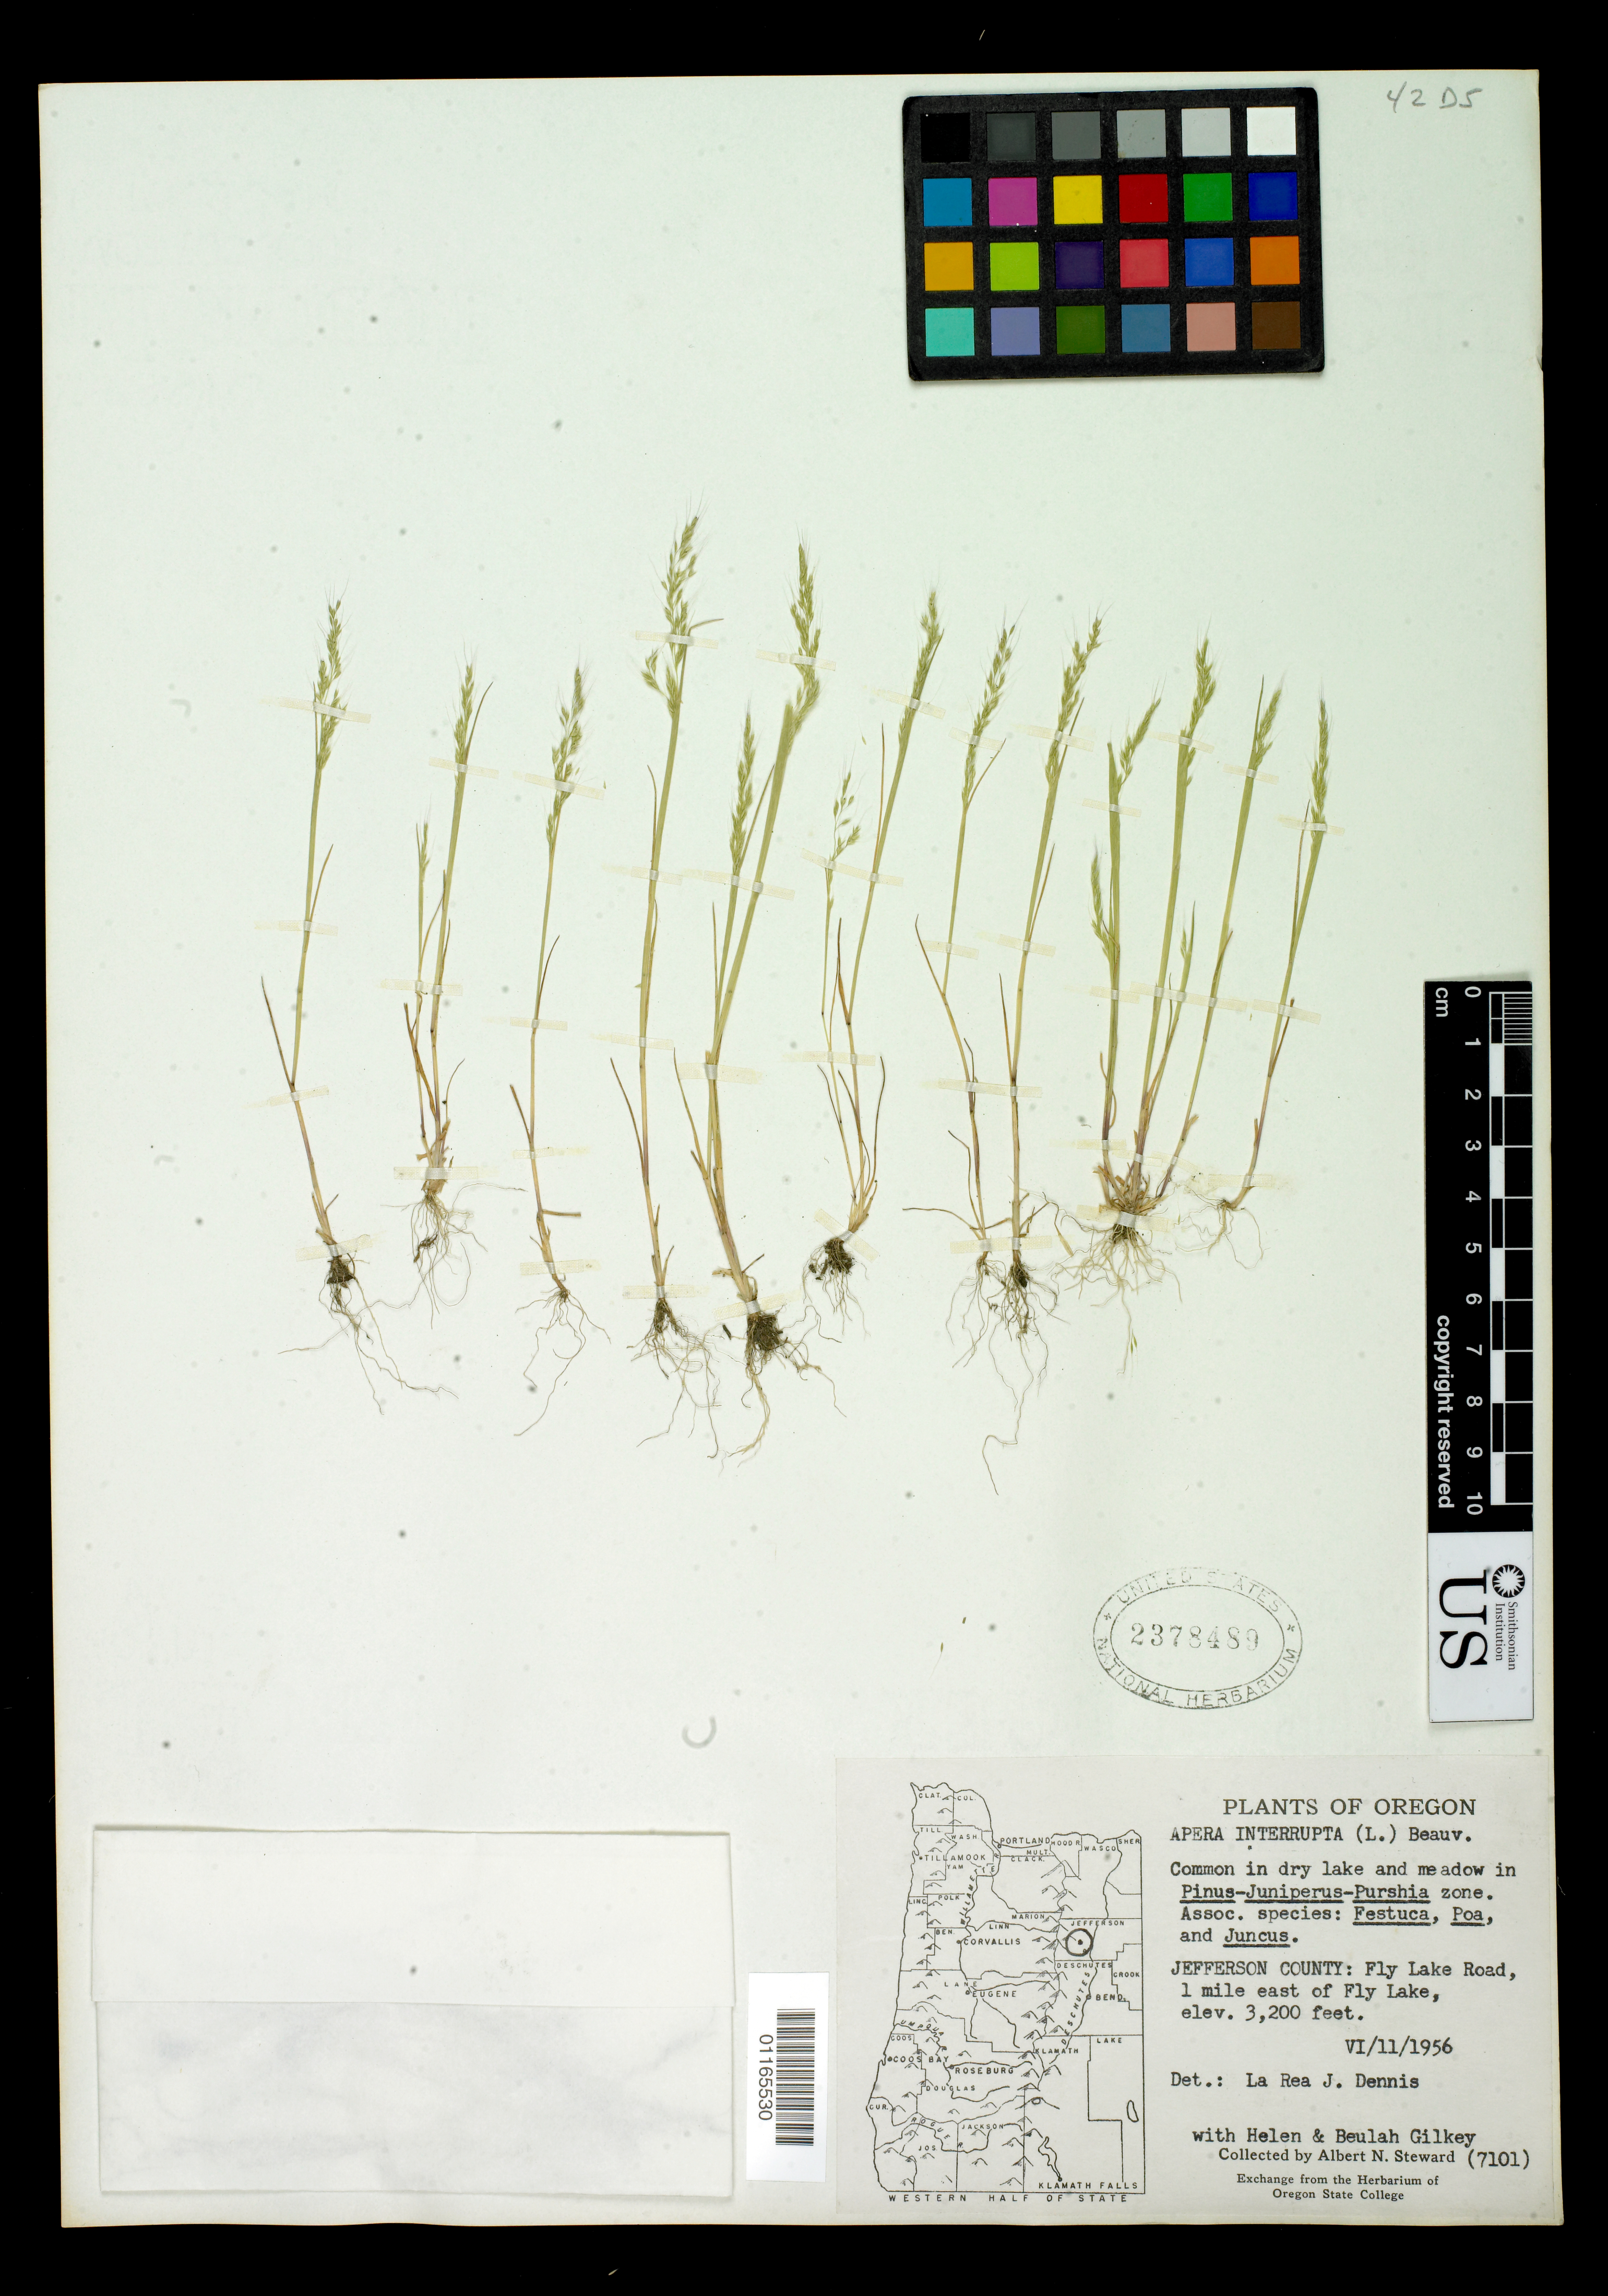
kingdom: Plantae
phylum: Tracheophyta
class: Liliopsida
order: Poales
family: Poaceae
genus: Apera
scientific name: Apera interrupta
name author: (L.) P. Beauv.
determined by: Dennis, L. R.; Gilkey, H. M.; Gilkey, Beulah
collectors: A. N. Steward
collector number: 7101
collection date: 1956-06-11 or 1956-11-06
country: United States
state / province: Oregon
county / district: Jefferson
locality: Fly Lake Road, 1 mile east of Fly Lake,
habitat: Common in dry lake and meadow in Pinus-Juniperus-Purshia zone. Assoc. species: Festuca, Poa and Juncus.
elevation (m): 975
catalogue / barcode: US 2378489